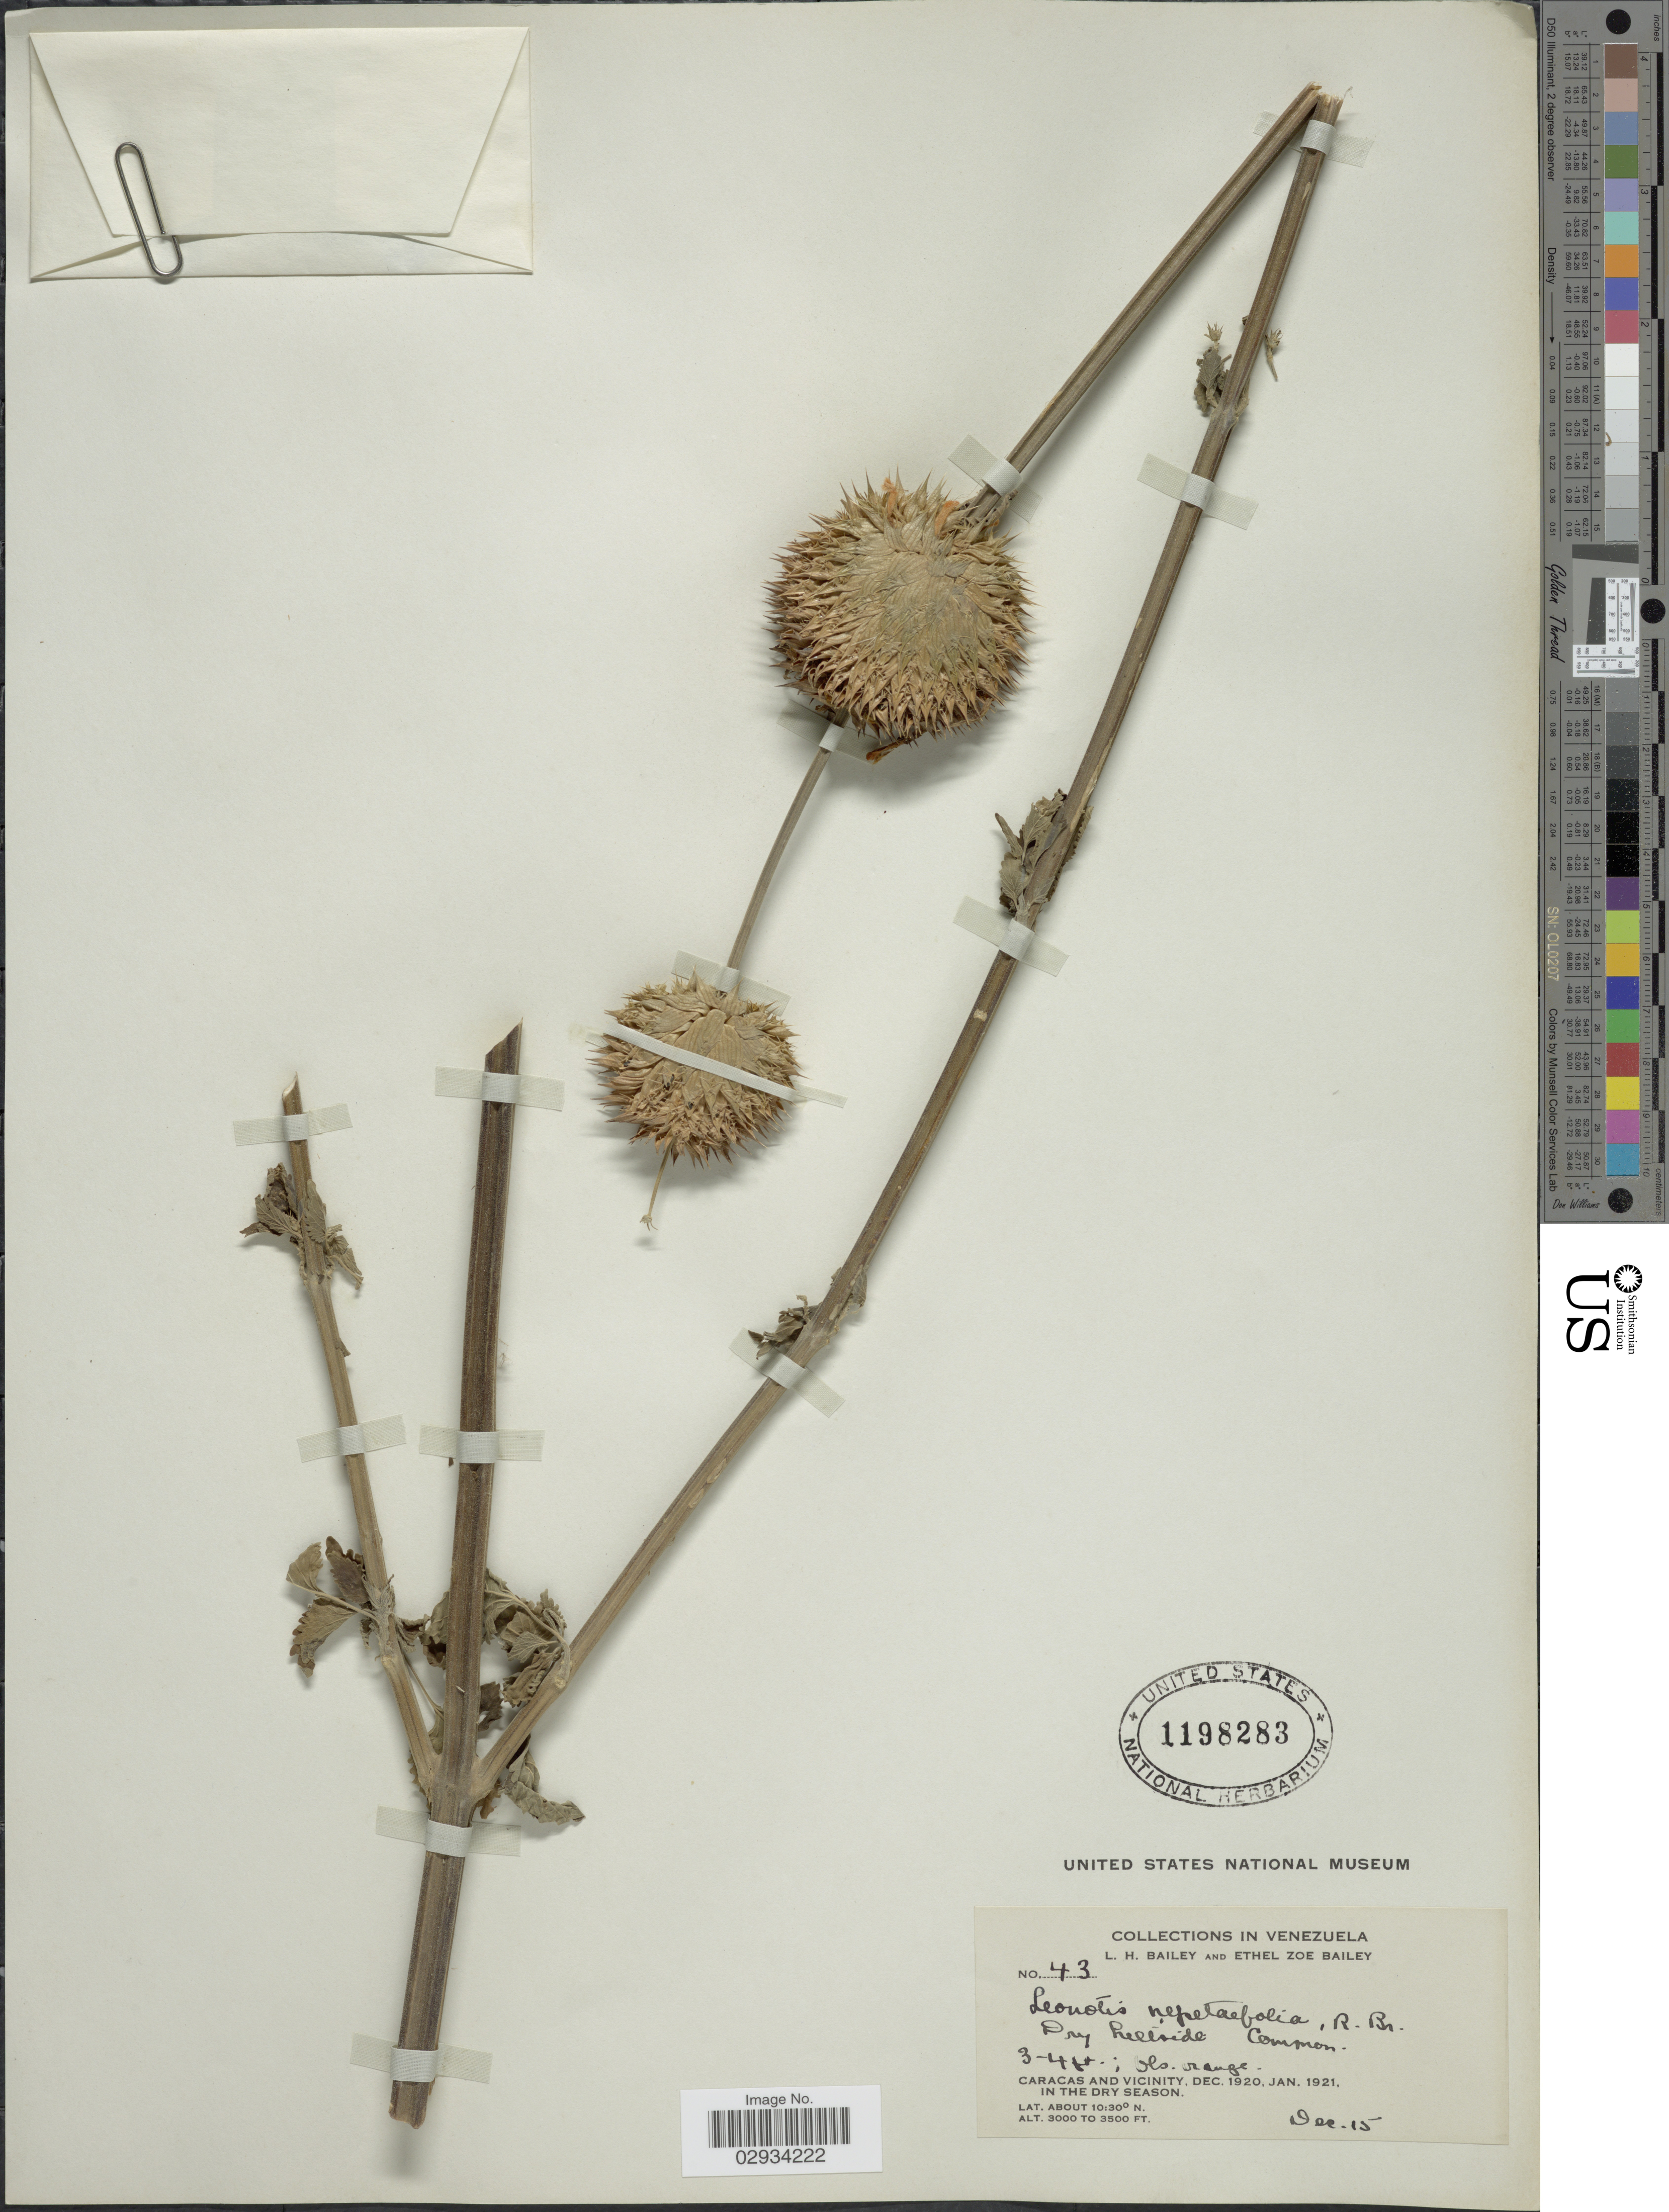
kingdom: Plantae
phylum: Tracheophyta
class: Magnoliopsida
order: Lamiales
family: Lamiaceae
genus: Leonotis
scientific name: Leonotis nepetifolia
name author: (L.) R. Br.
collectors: L. H. Bailey & E. Z. Bailey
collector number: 43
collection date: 1920-12-15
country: Venezuela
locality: Caracas and Vicinity, in the dry season.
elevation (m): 914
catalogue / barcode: US 1198283